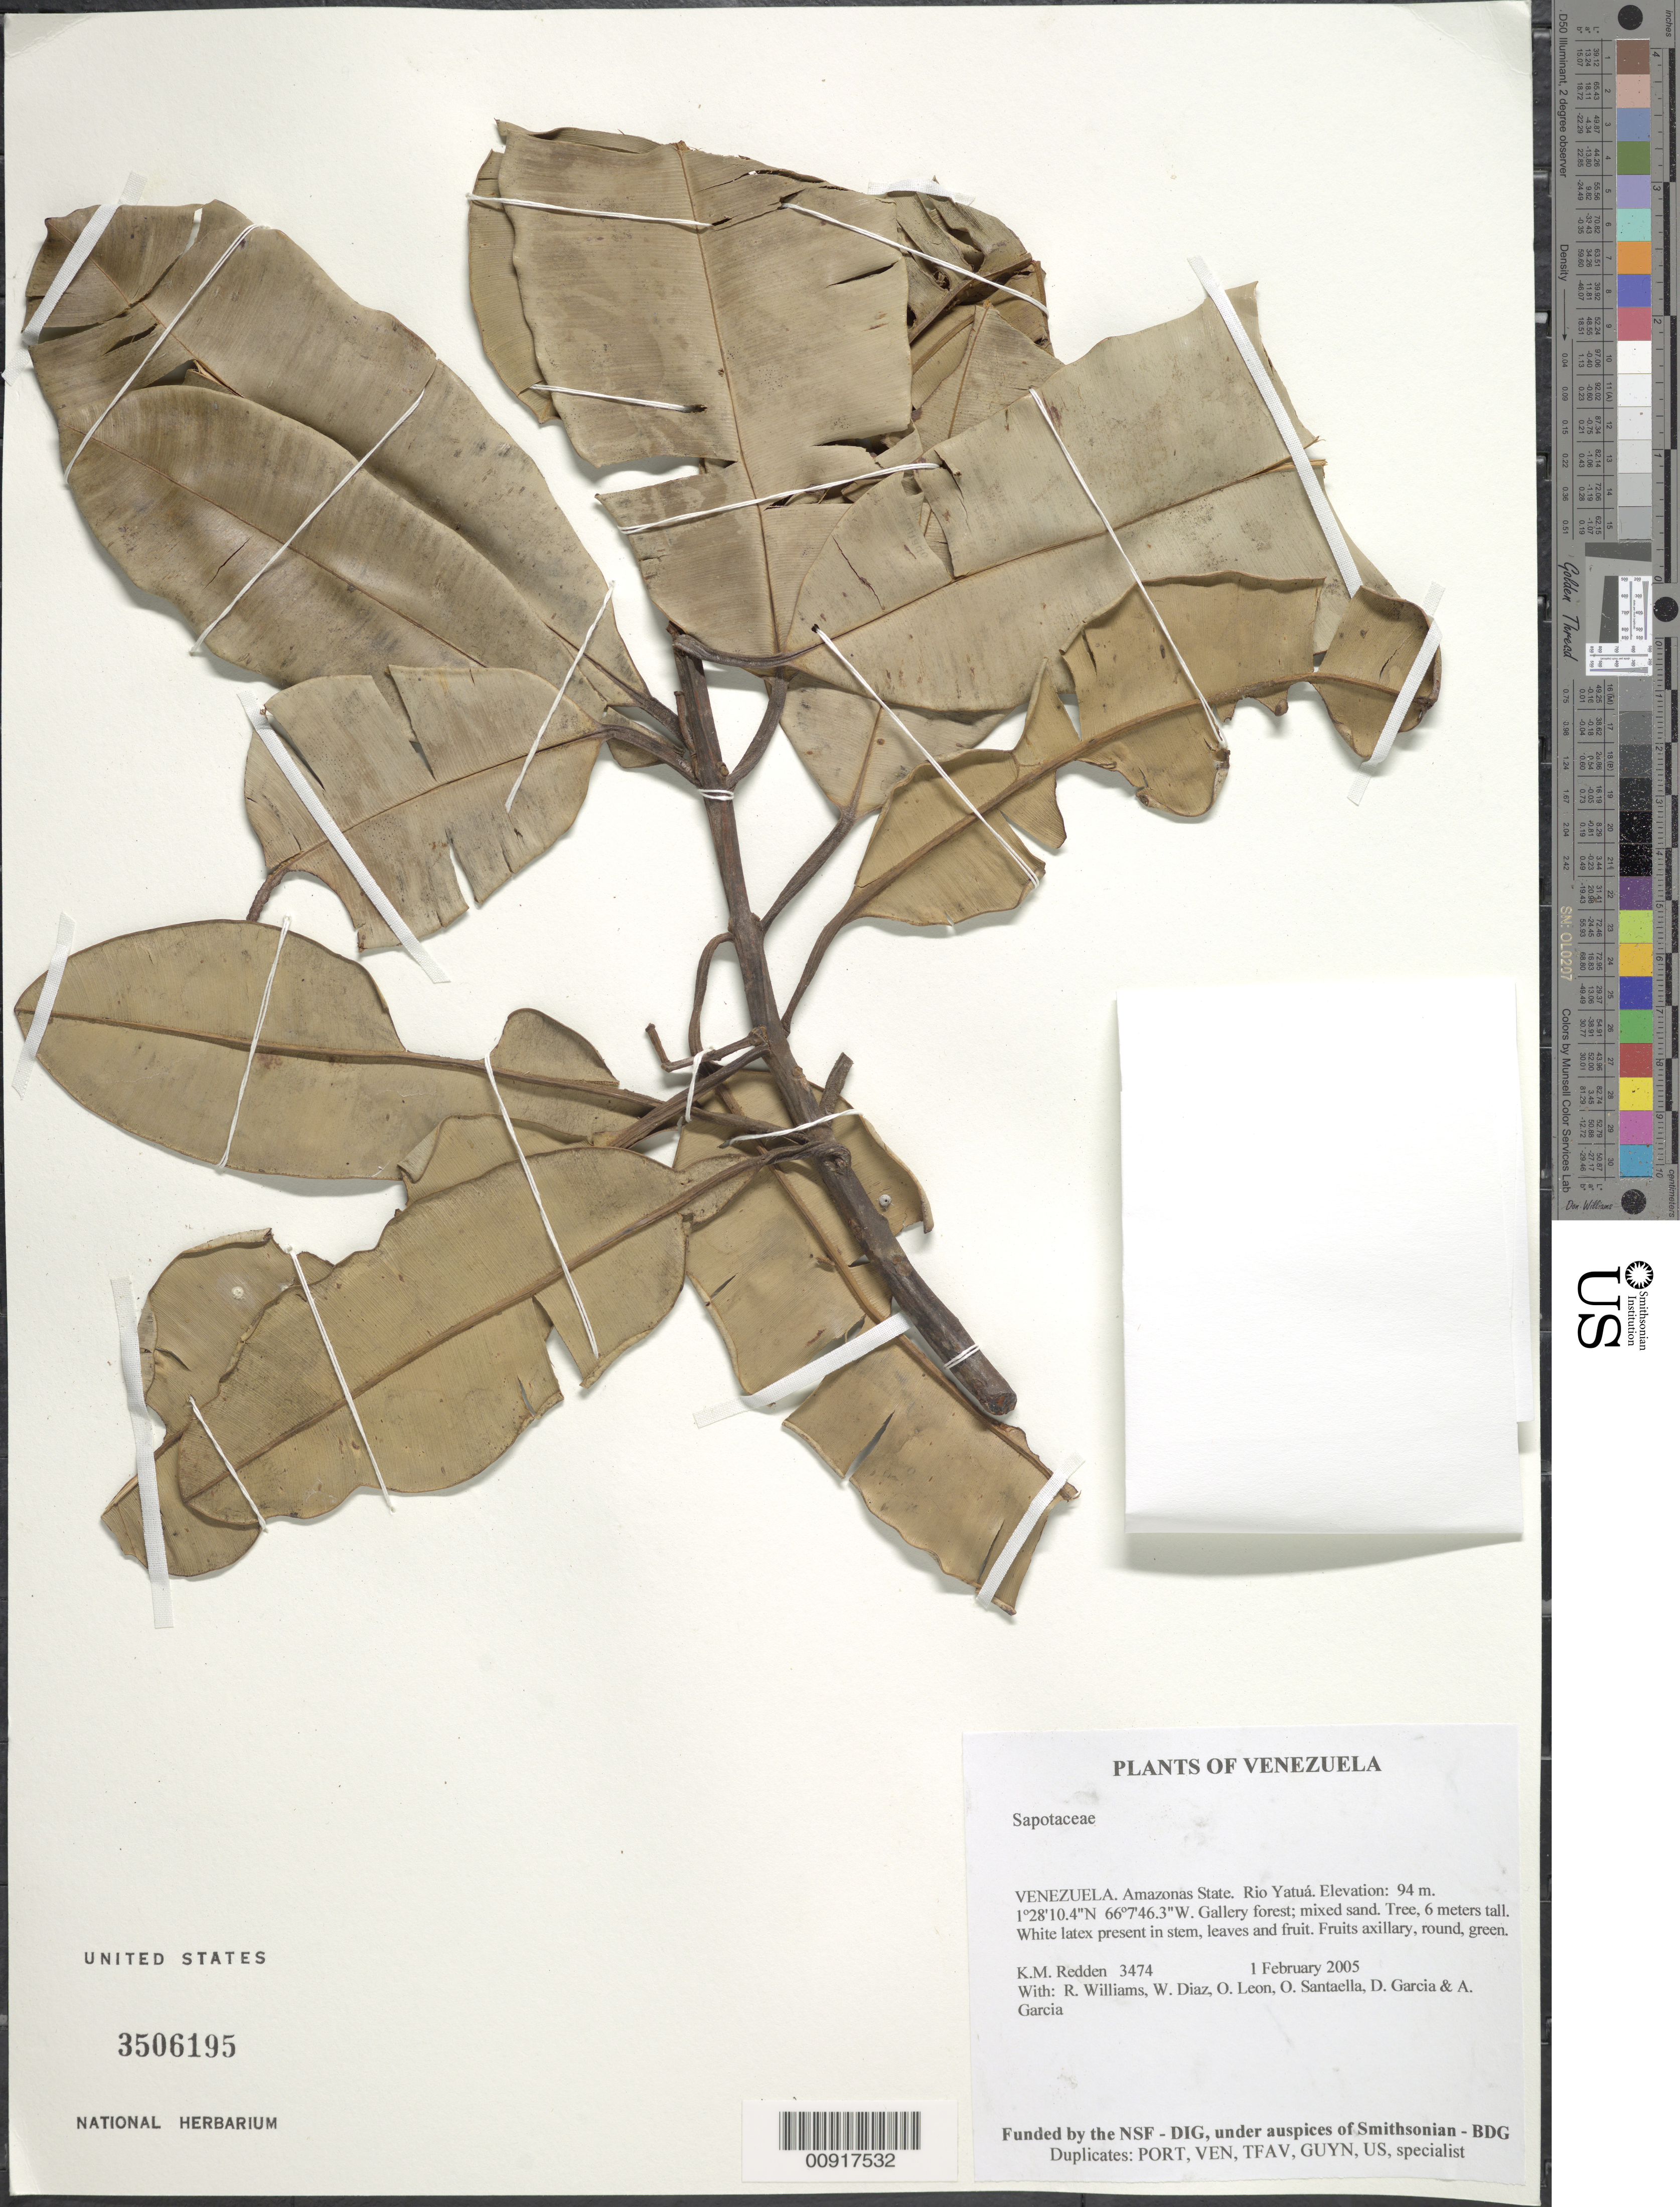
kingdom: Plantae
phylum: Tracheophyta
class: Magnoliopsida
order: Ericales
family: Sapotaceae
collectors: K. M. Redden, R. Williams, W. Díaz P., O. León, O. Santaella, D. Garcia & A. Garcia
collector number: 3474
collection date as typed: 1 February 2005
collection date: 2005-02-01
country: Venezuela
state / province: Amazonas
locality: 13 - Rio Yatuá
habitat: Gallery forest; mixed sand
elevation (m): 94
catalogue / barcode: US 3506195